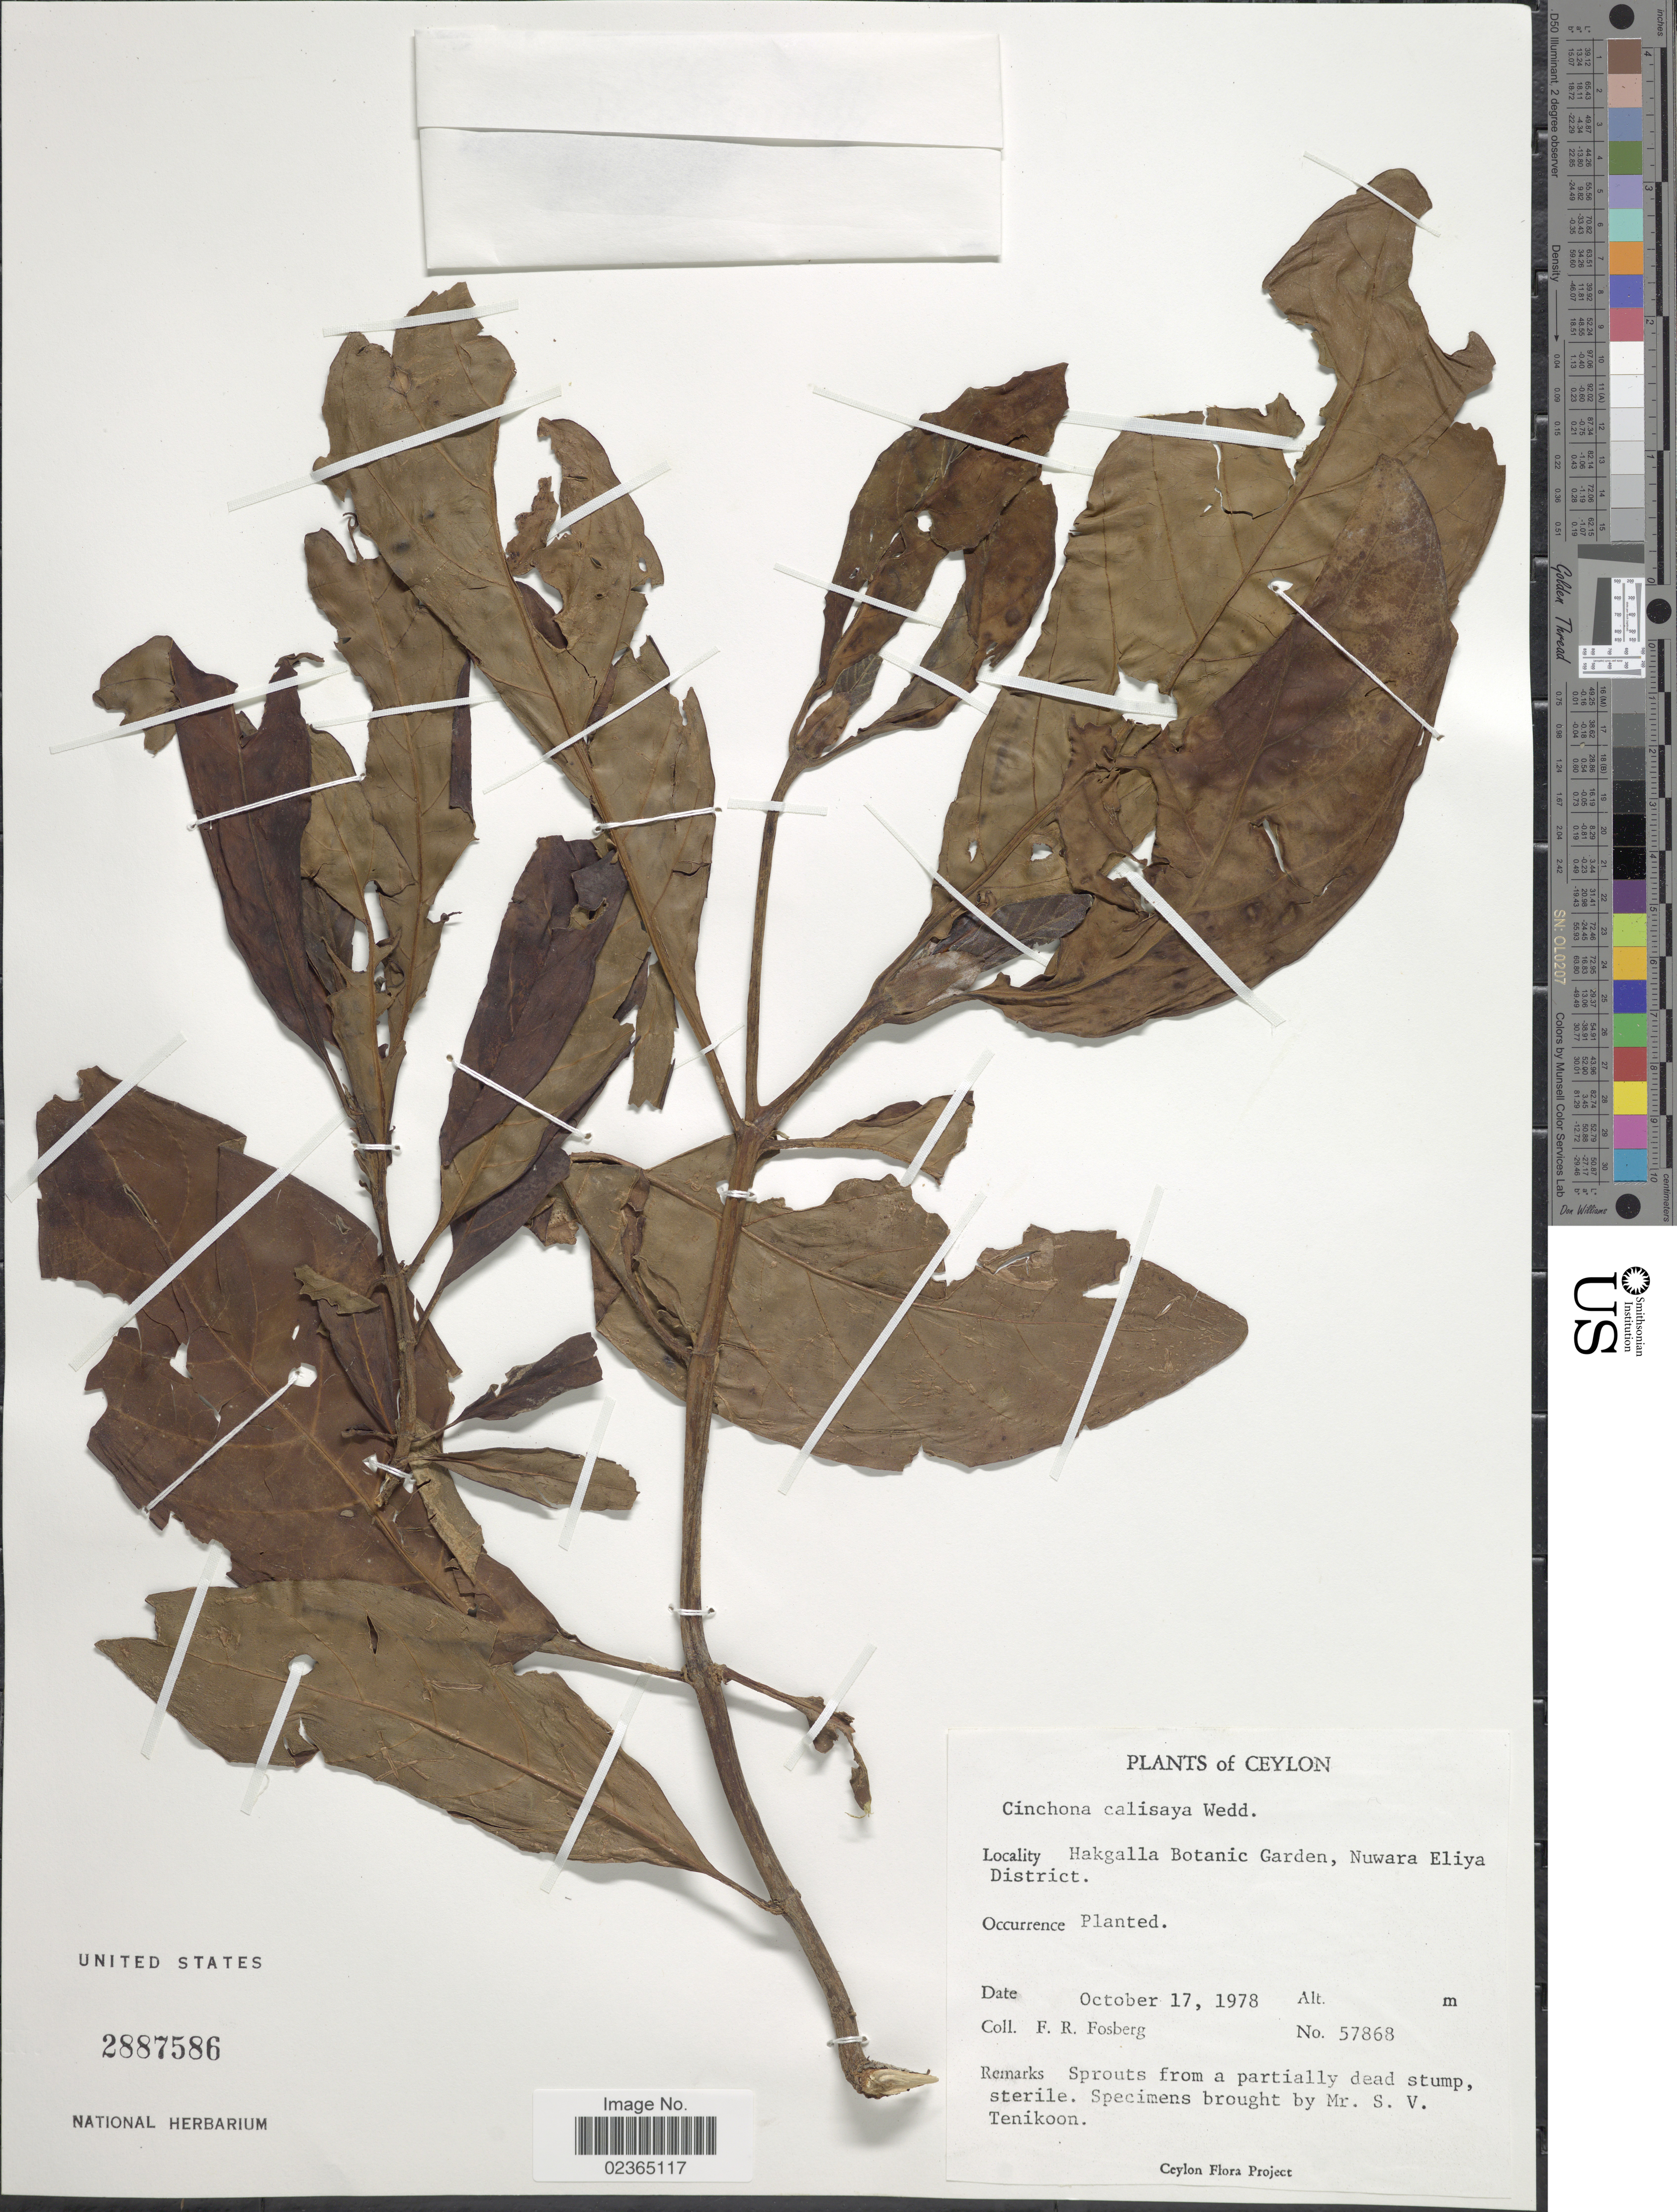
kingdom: Plantae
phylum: Tracheophyta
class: Magnoliopsida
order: Gentianales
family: Rubiaceae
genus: Cinchona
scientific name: Cinchona calisaya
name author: Wedd.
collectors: F. R. Fosberg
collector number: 57868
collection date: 1978-10-17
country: Sri Lanka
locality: Ceylon. Hakgalla Botanic Garden, Nuwara Eliya District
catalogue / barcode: US 2887586